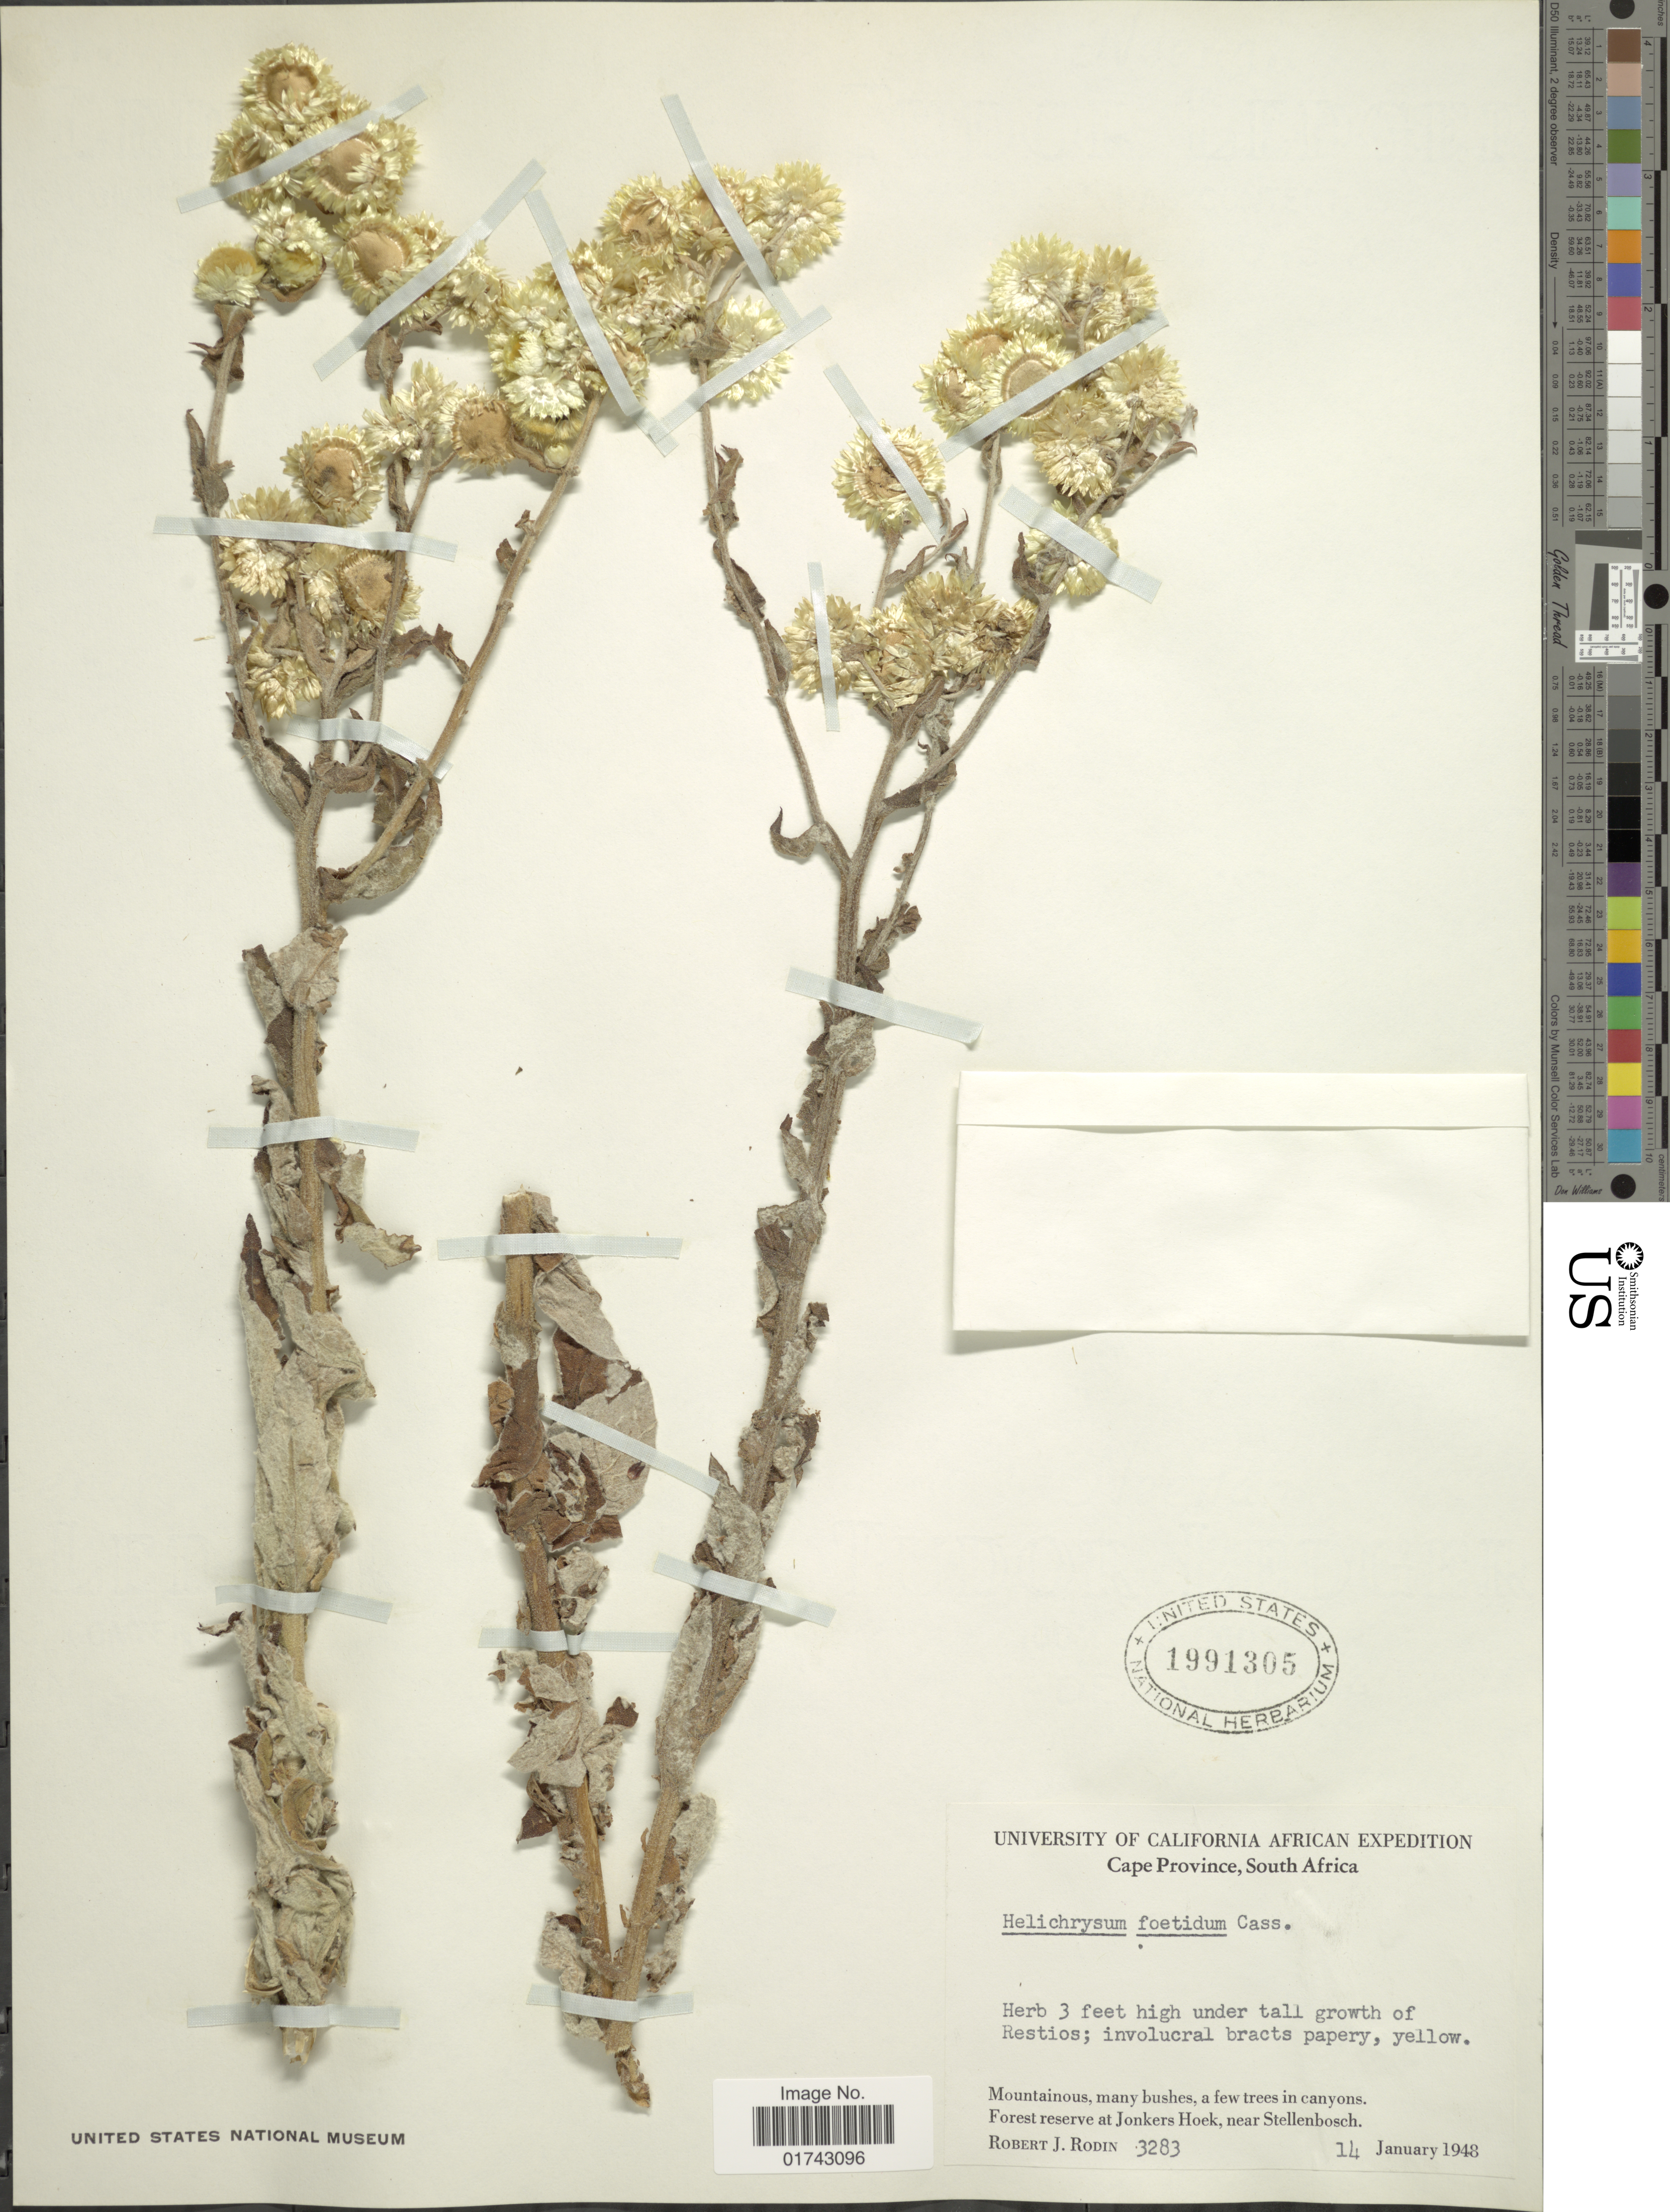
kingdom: Plantae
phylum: Tracheophyta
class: Magnoliopsida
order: Asterales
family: Asteraceae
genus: Helichrysum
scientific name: Helichrysum foetidum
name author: (L.) Moench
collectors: R. J. Rodin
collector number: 3283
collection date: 1948-01-14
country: South Africa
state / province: Western Cape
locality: Cape Province, South Africa, Mountainous, many bushes, a few trees in canyons, Forest reserve at Jonkers Hoek, near Stellenbosch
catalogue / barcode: US 1991305